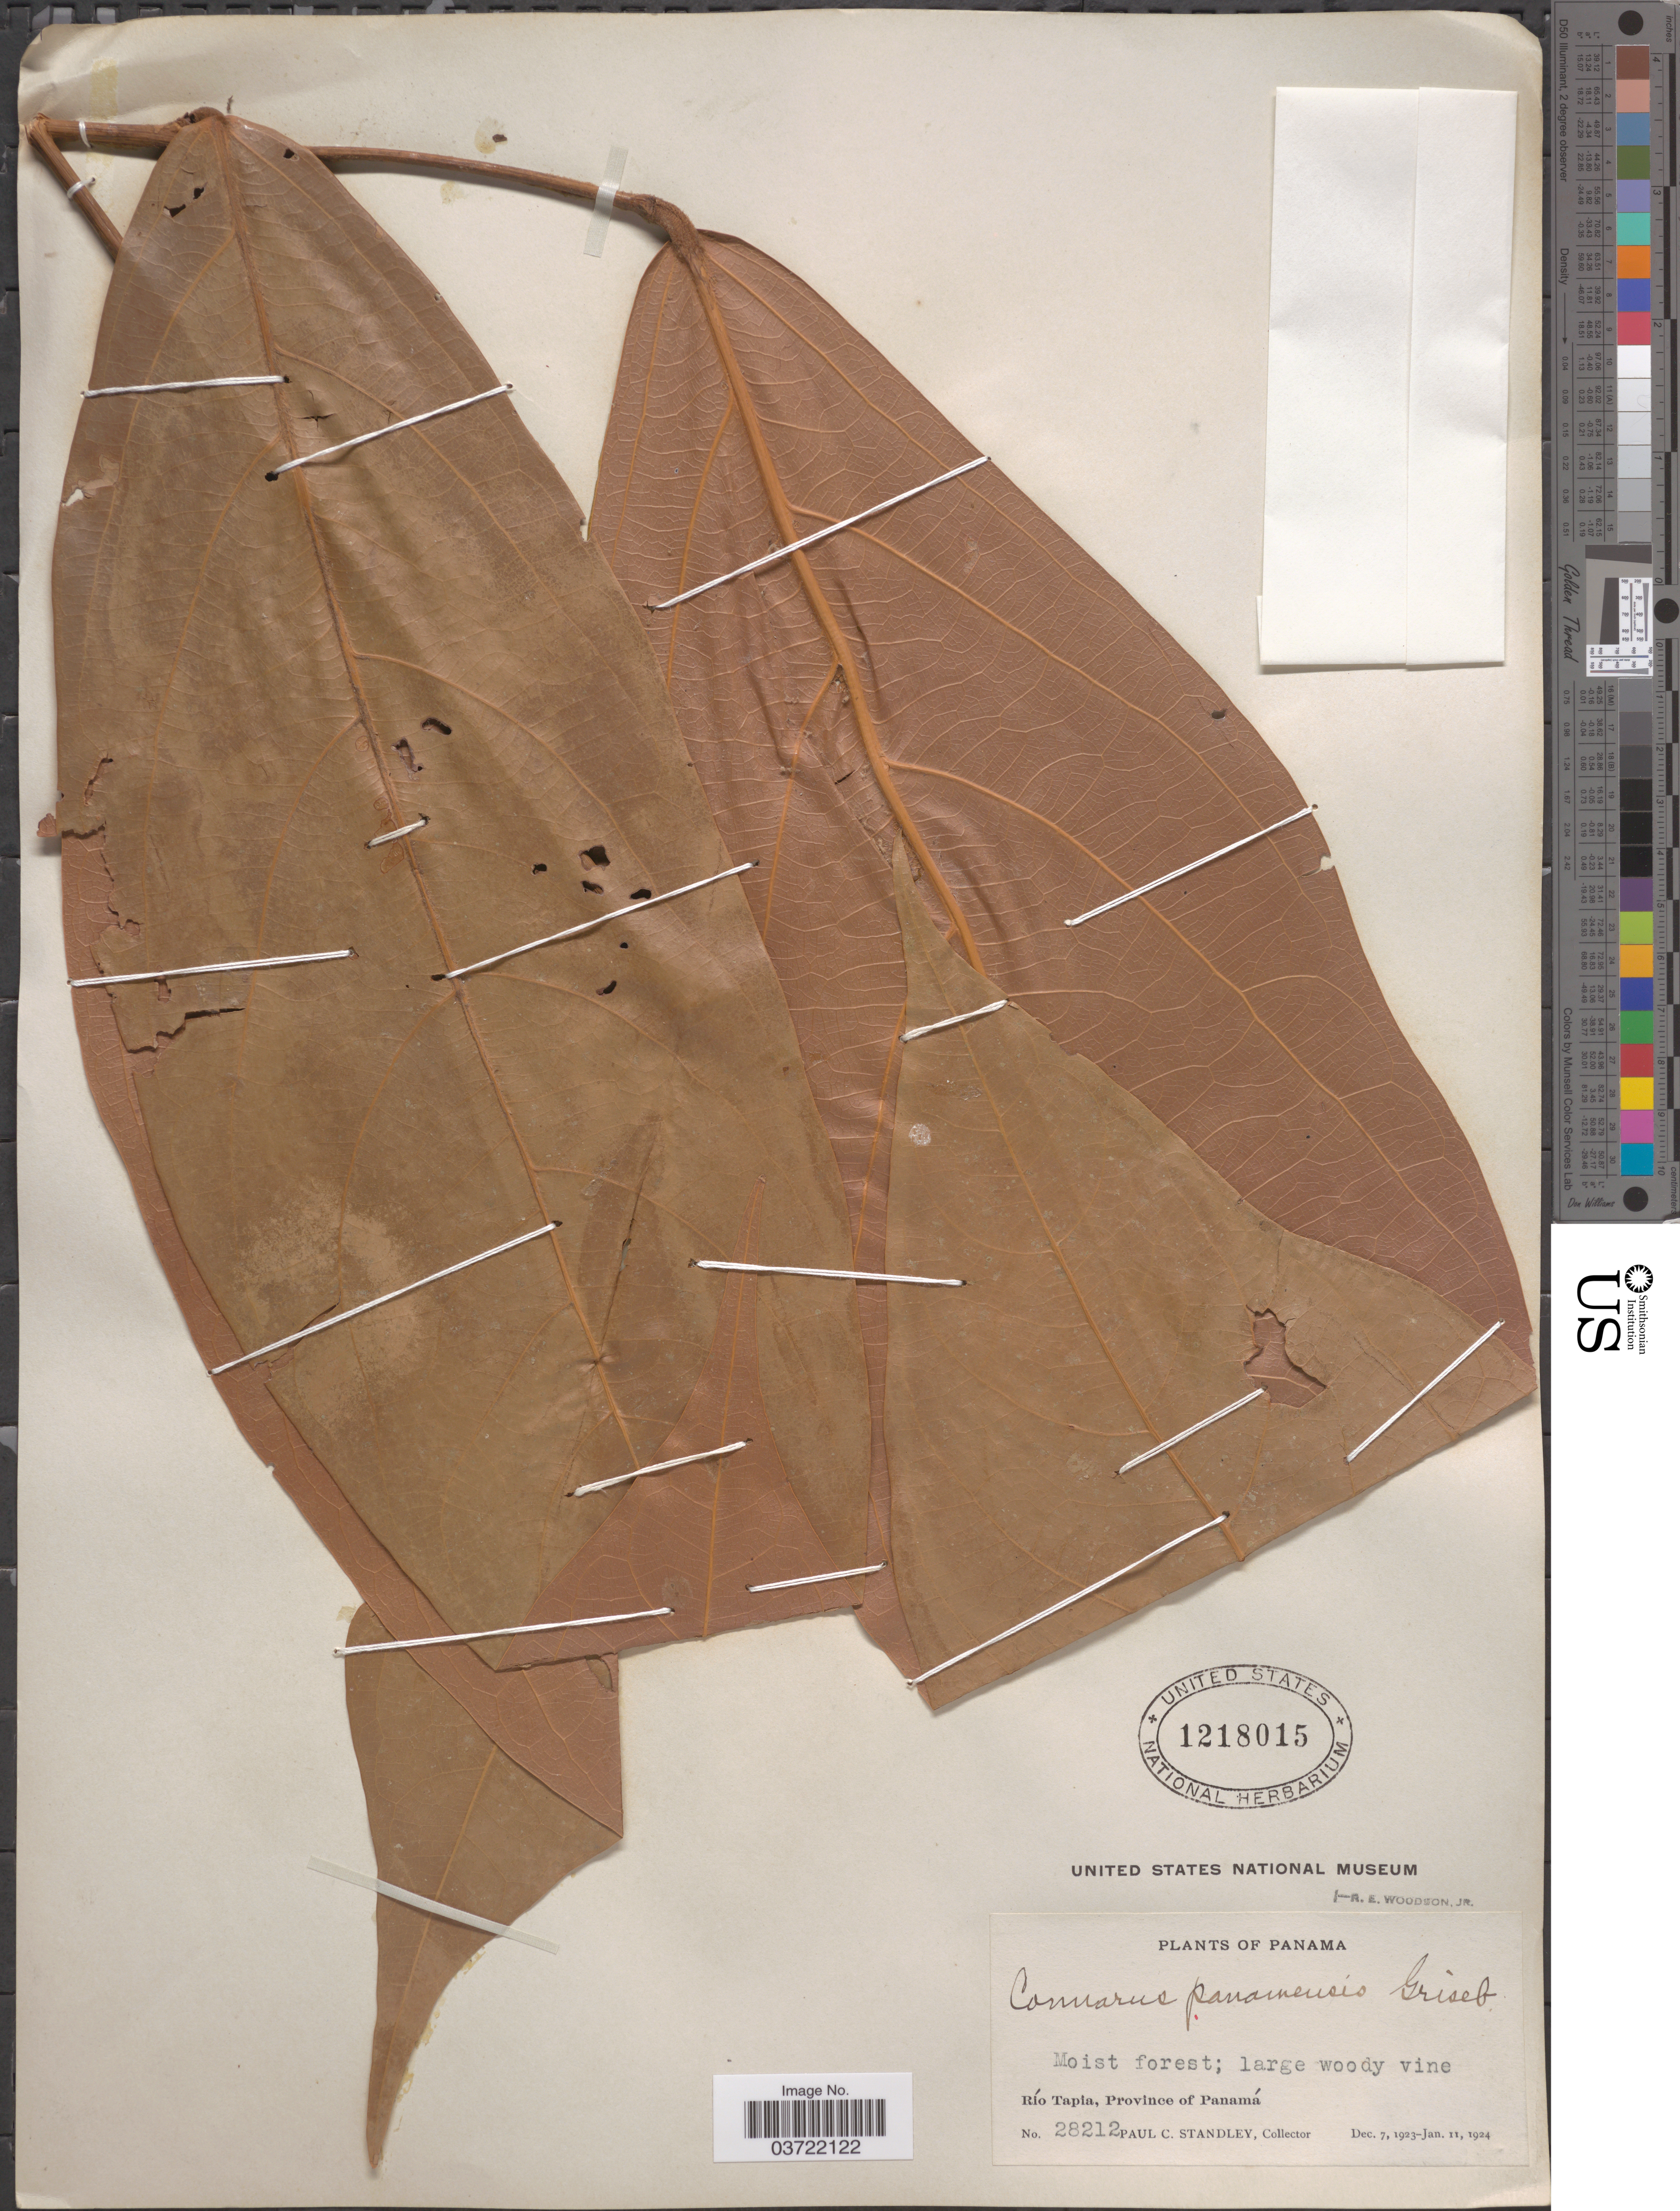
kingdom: Plantae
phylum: Tracheophyta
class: Magnoliopsida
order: Oxalidales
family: Connaraceae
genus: Connarus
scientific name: Connarus palawanensis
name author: Elmer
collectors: P. C. Standley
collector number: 28212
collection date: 1923-12-07/1924-01-11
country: Panama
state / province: Panamá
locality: Río Tapia.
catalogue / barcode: US 1218015